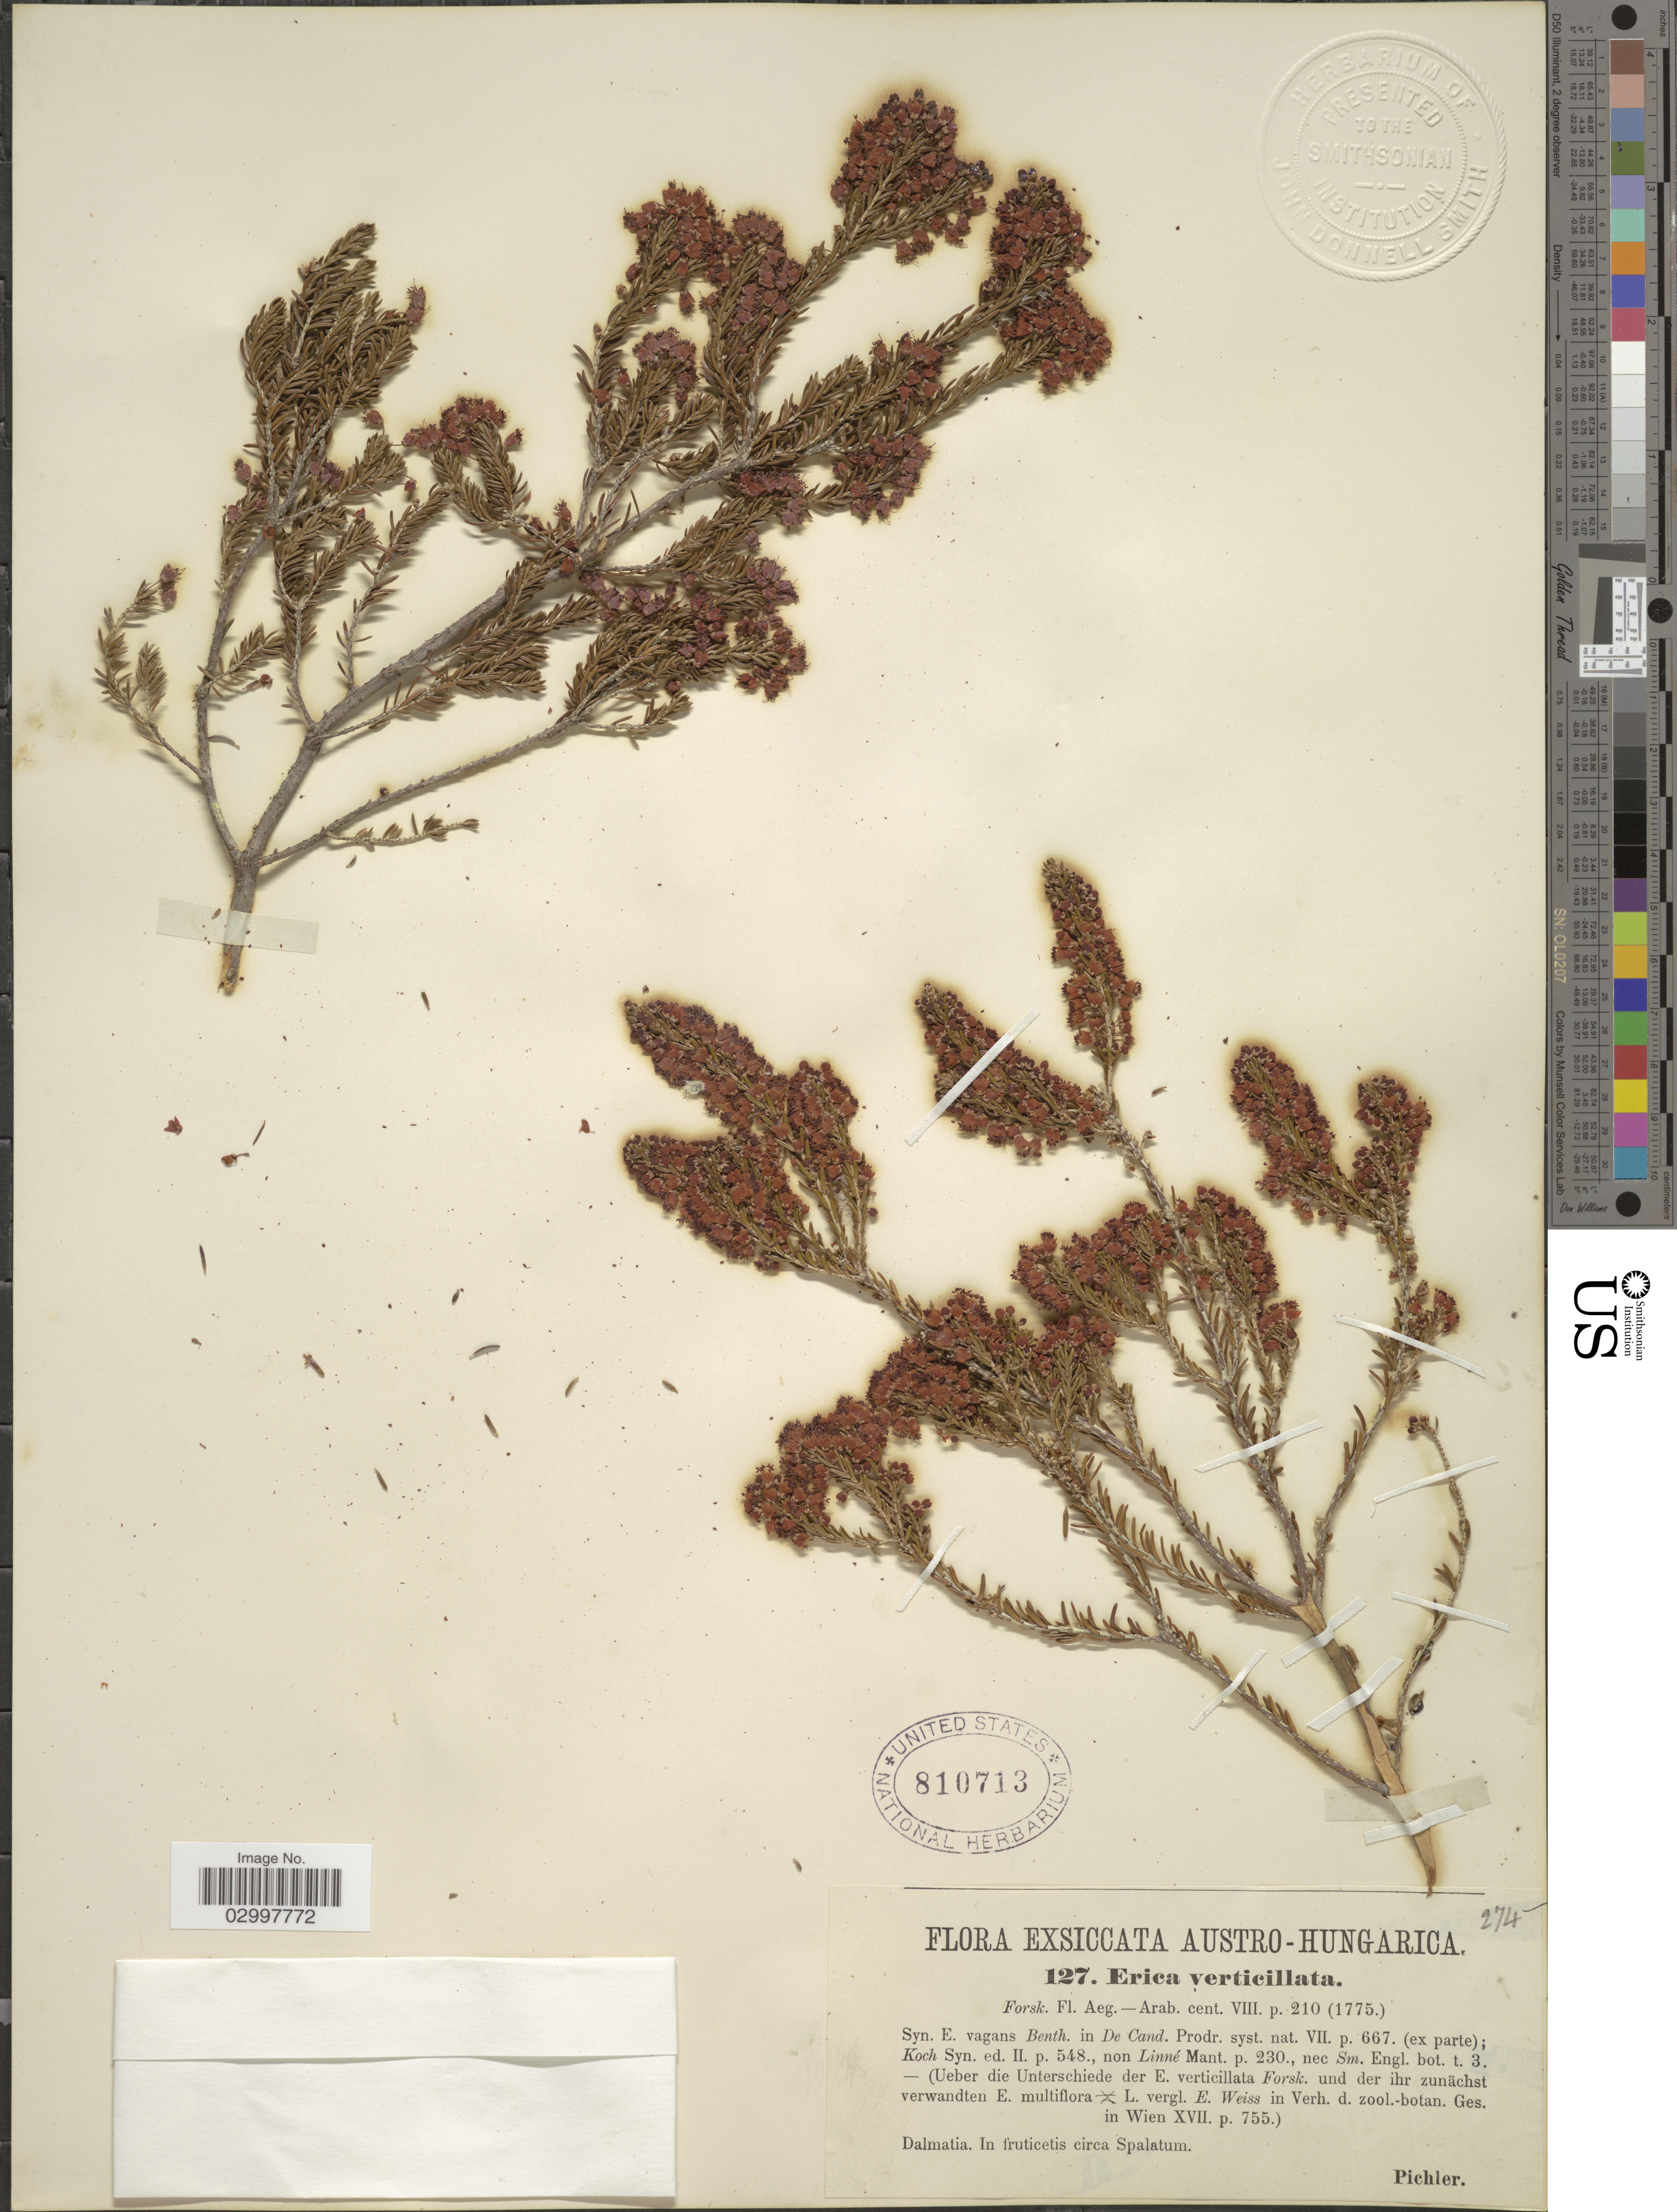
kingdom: Plantae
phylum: Tracheophyta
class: Magnoliopsida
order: Ericales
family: Ericaceae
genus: Erica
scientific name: Erica verticillata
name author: P.J. Bergius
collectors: Pichler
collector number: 127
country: Hungary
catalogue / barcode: US 810713